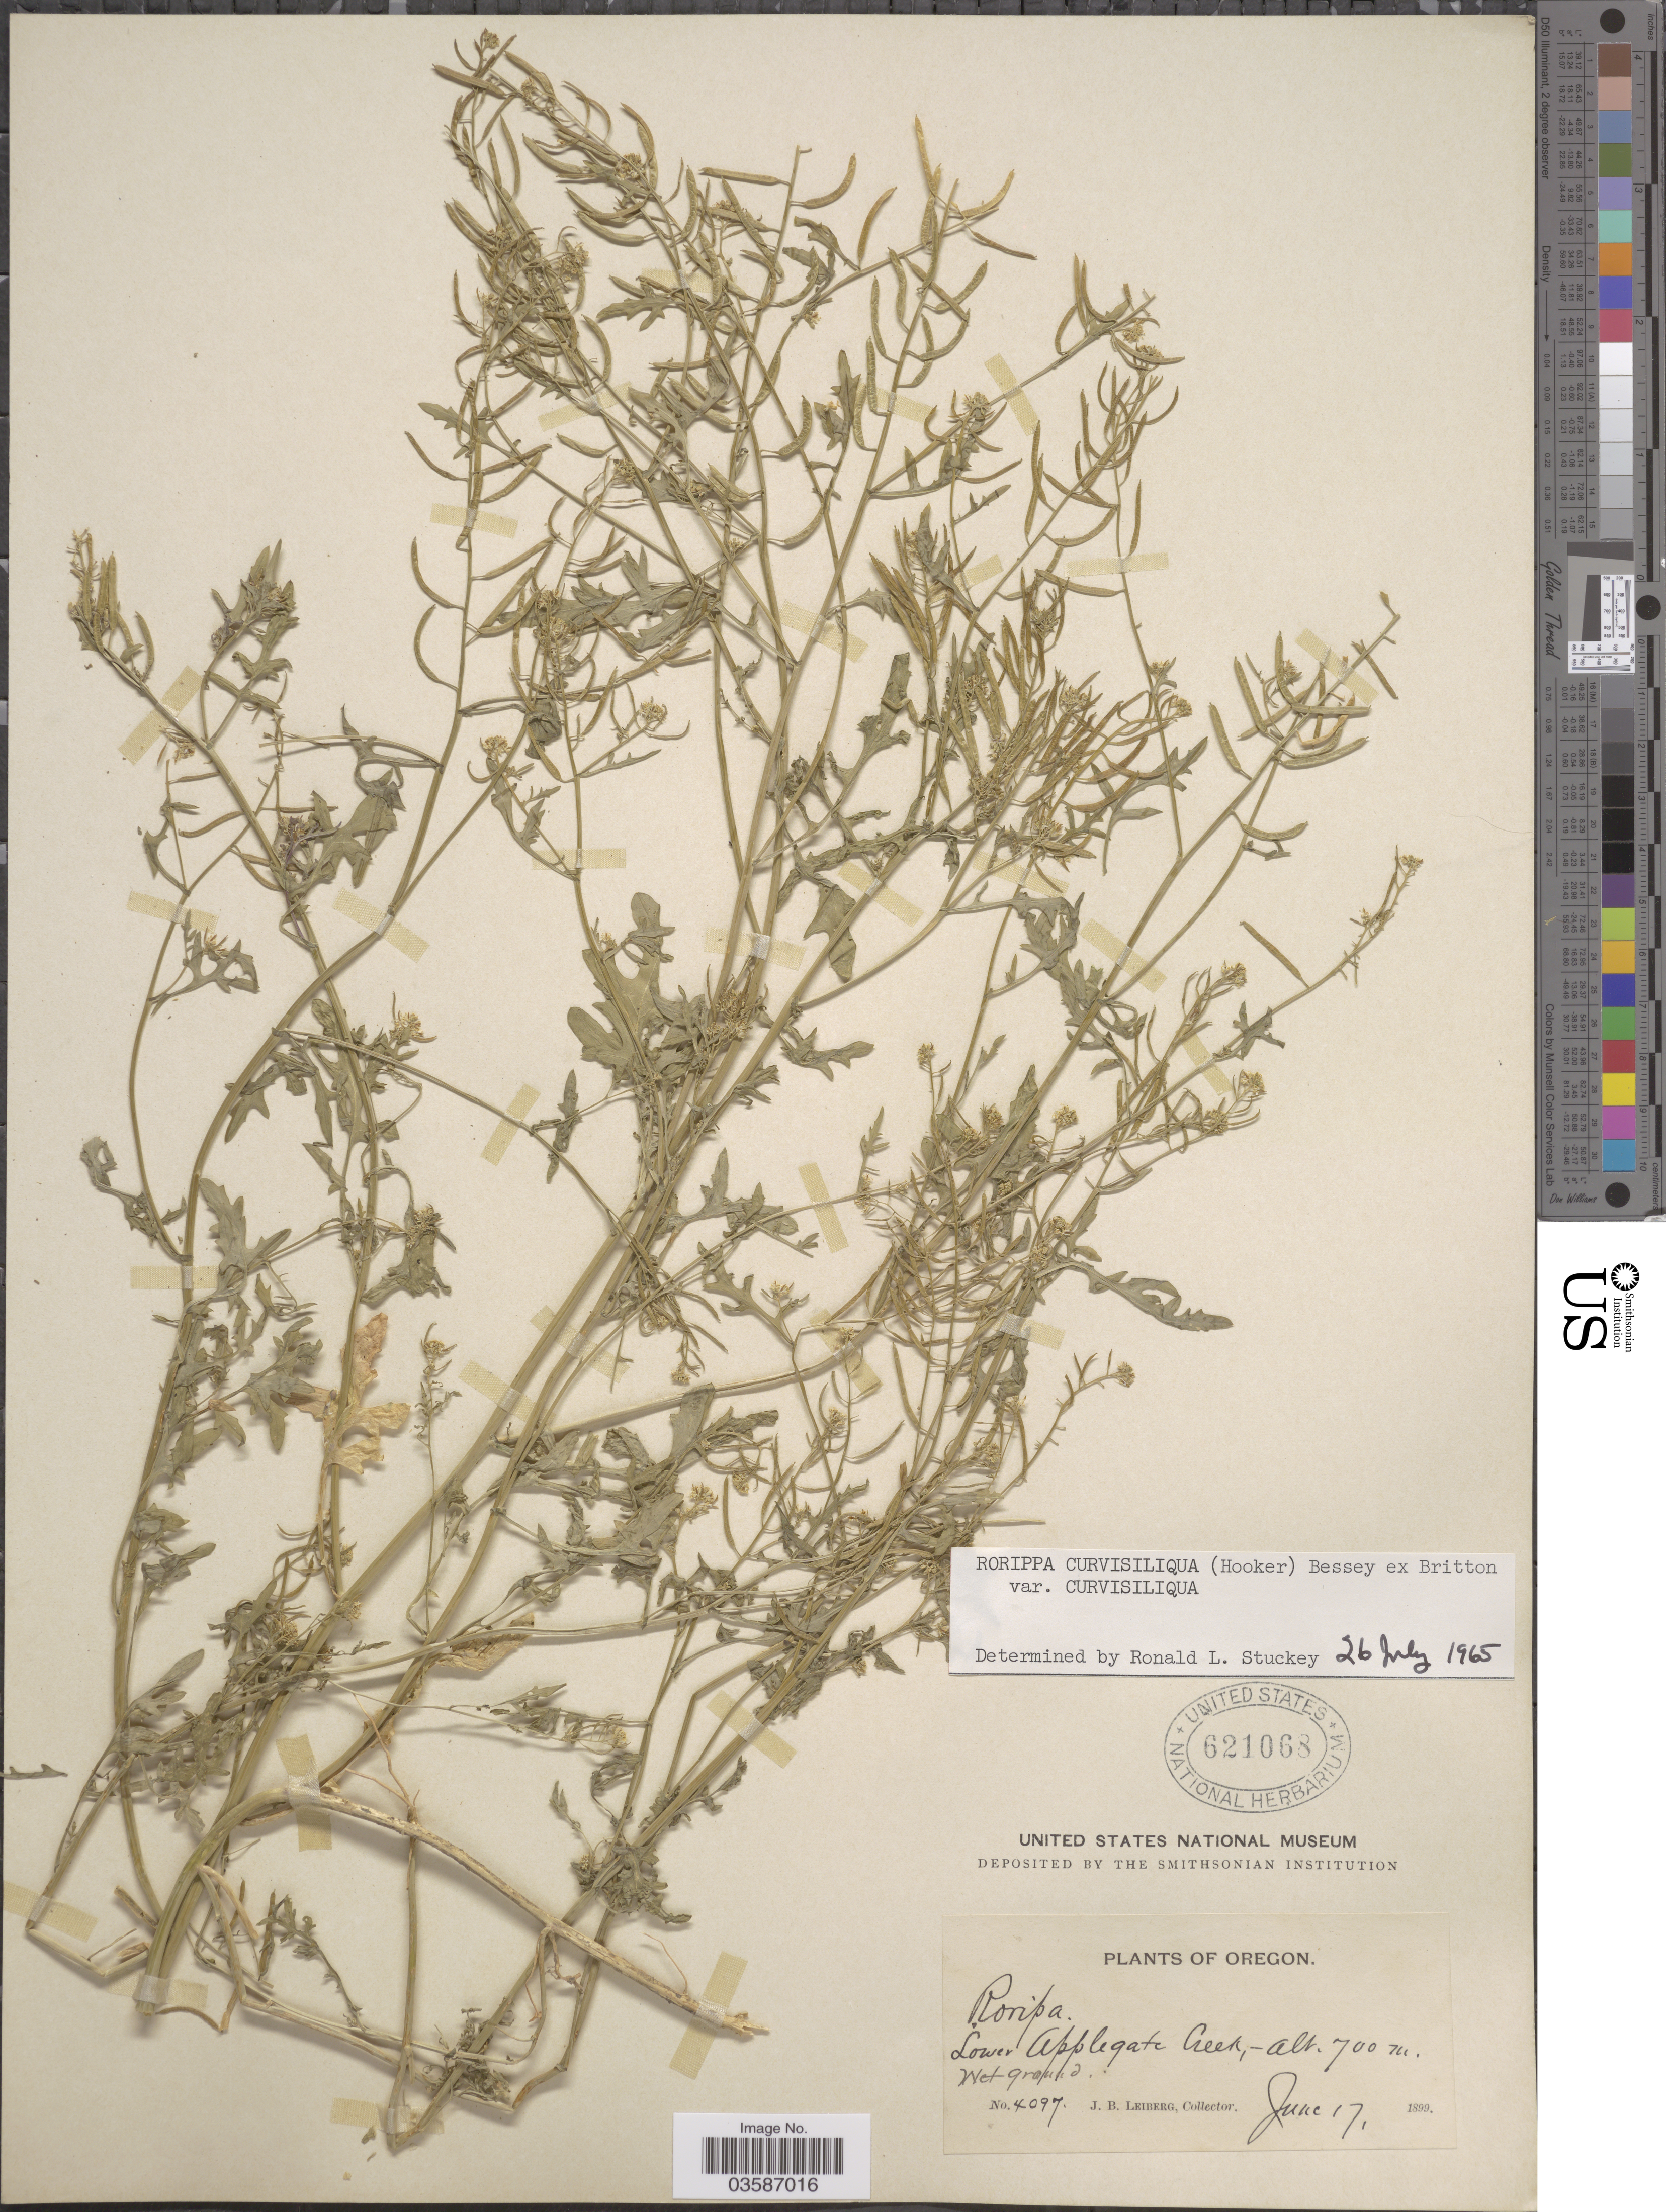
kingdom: Plantae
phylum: Tracheophyta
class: Magnoliopsida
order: Brassicales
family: Brassicaceae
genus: Rorippa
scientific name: Rorippa curvisiliqua var. curvisiliqua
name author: (Hook.) Bessey ex Britton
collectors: J. B. Leiberg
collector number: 4097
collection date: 1899-06-17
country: United States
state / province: Oregon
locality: Lower Applegate Creek.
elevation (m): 700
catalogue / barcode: US 621068